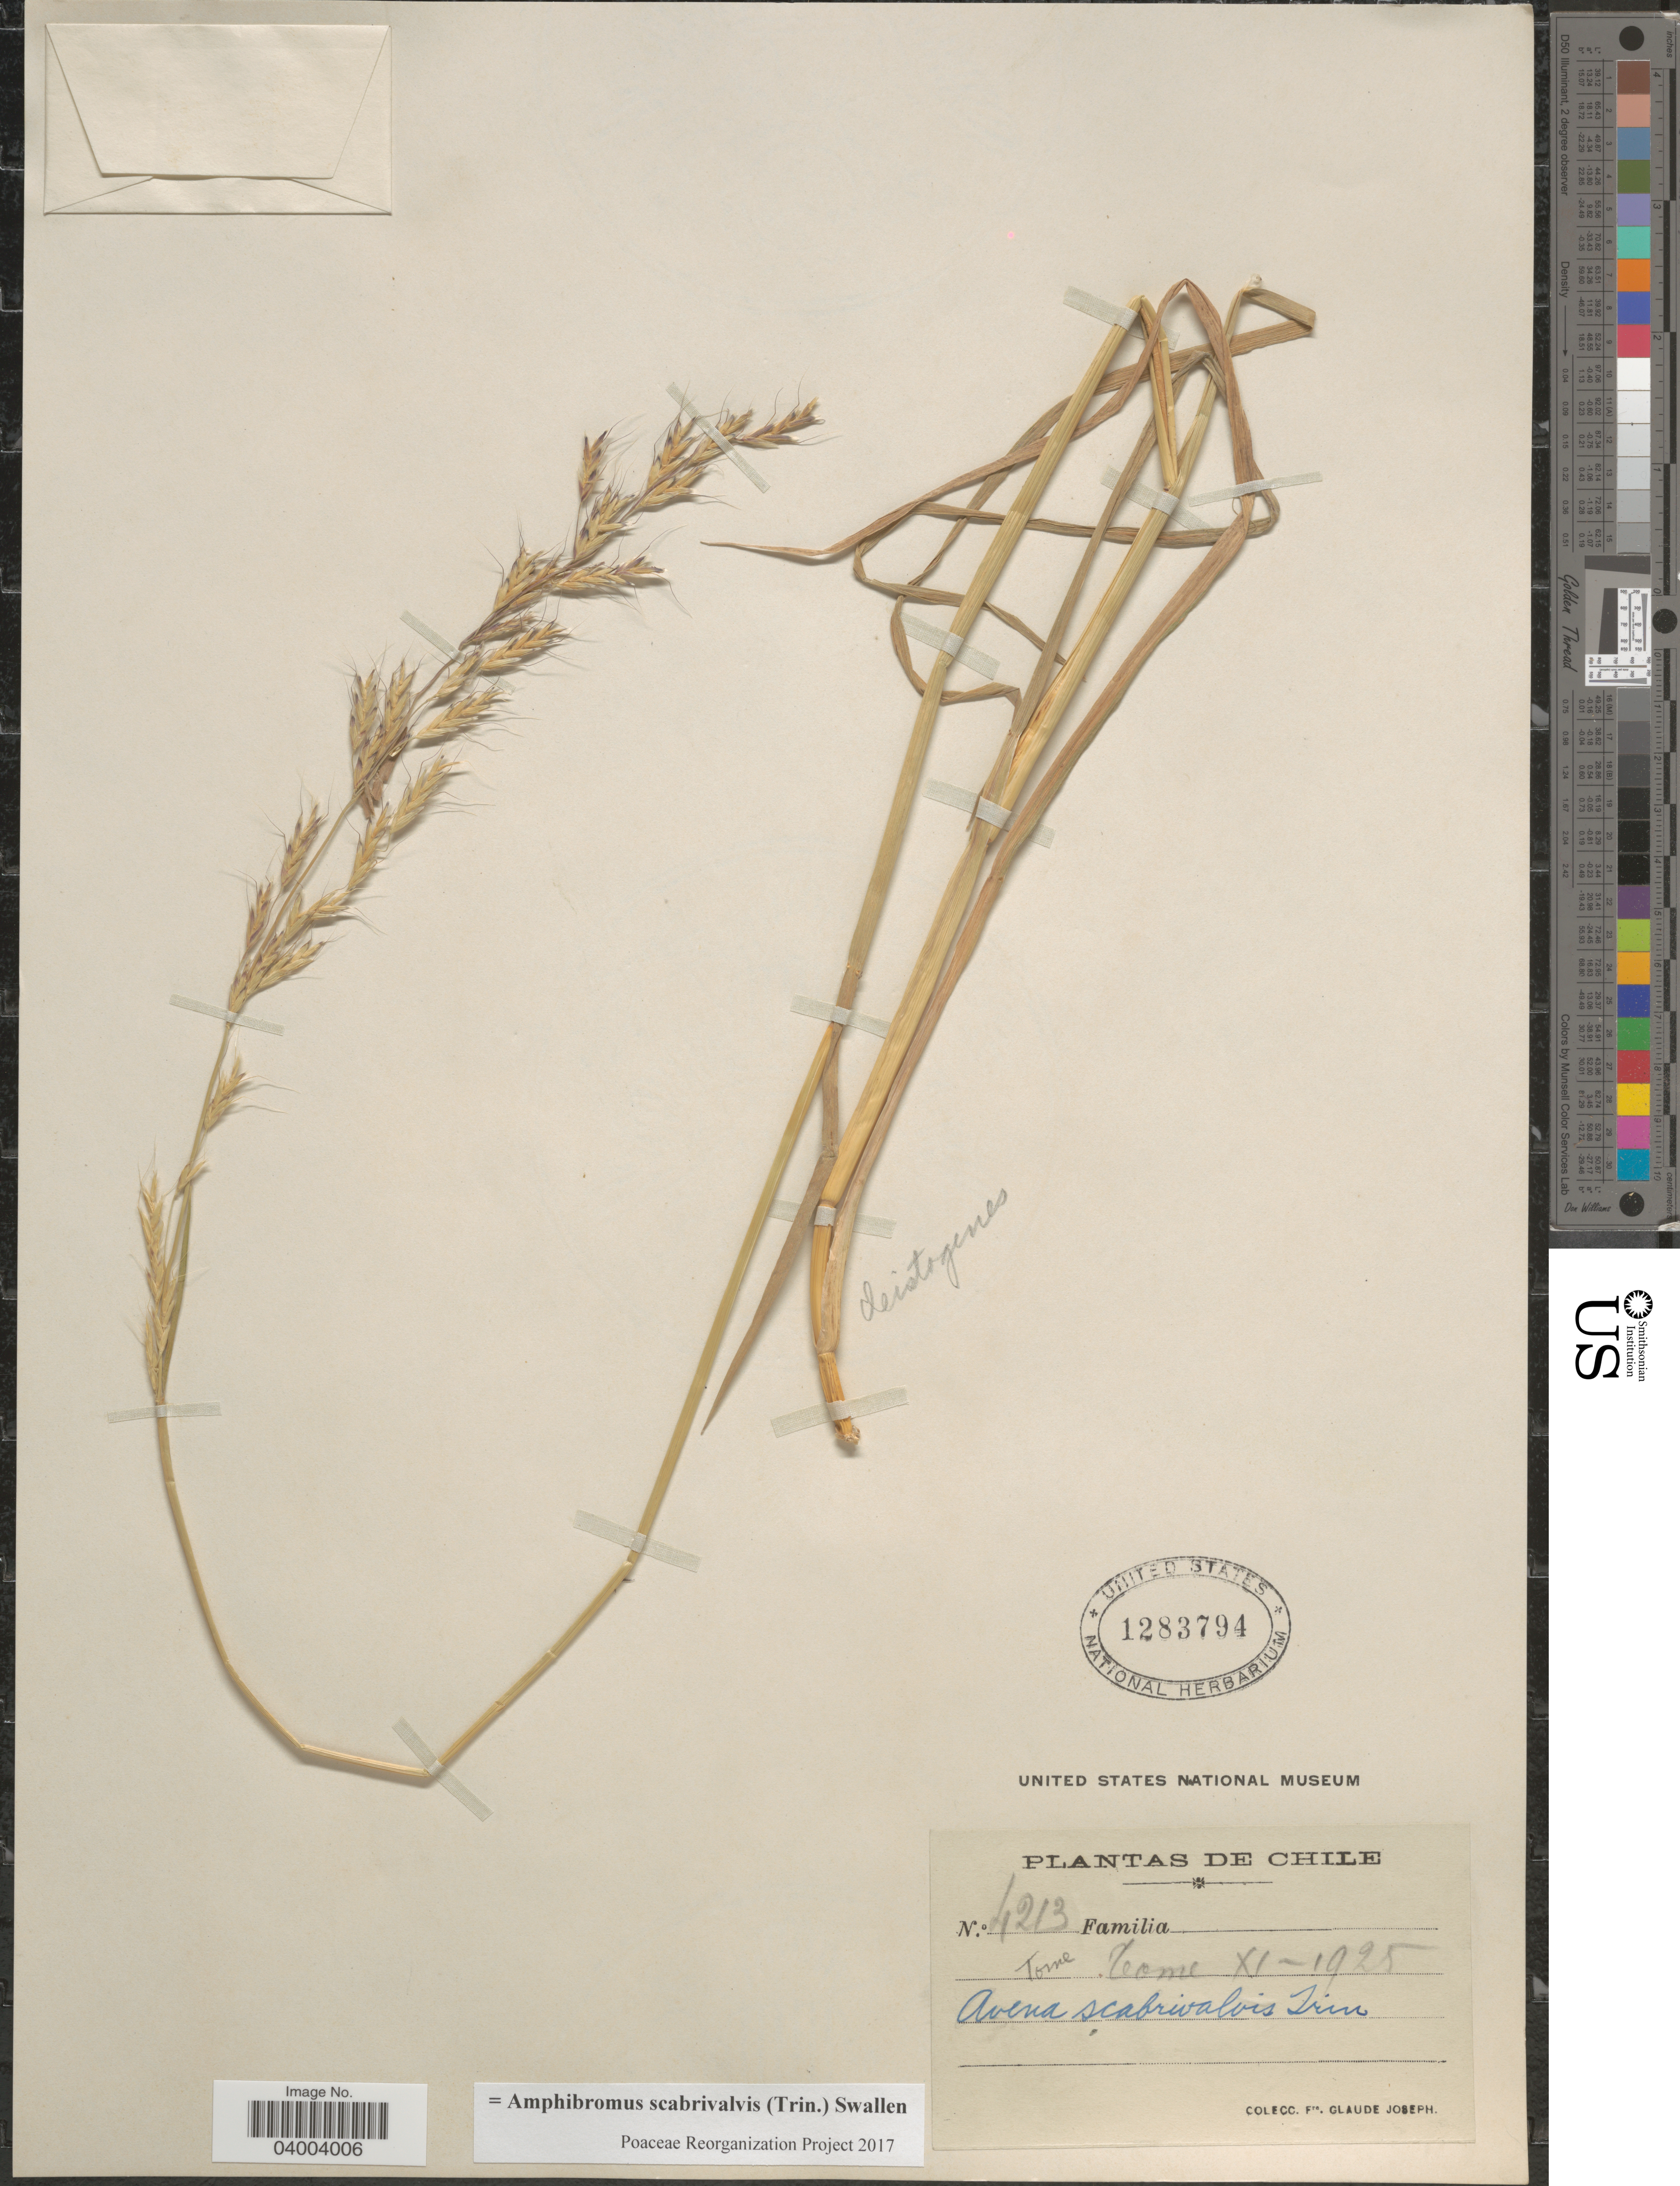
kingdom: Plantae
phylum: Tracheophyta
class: Liliopsida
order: Poales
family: Poaceae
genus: Amphibromus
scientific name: Amphibromus scabrivalvis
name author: (Trin.) Swallen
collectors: Bro. Claude-Joseph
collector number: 4213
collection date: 1925-11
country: Chile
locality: Tome.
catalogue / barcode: US 1283794